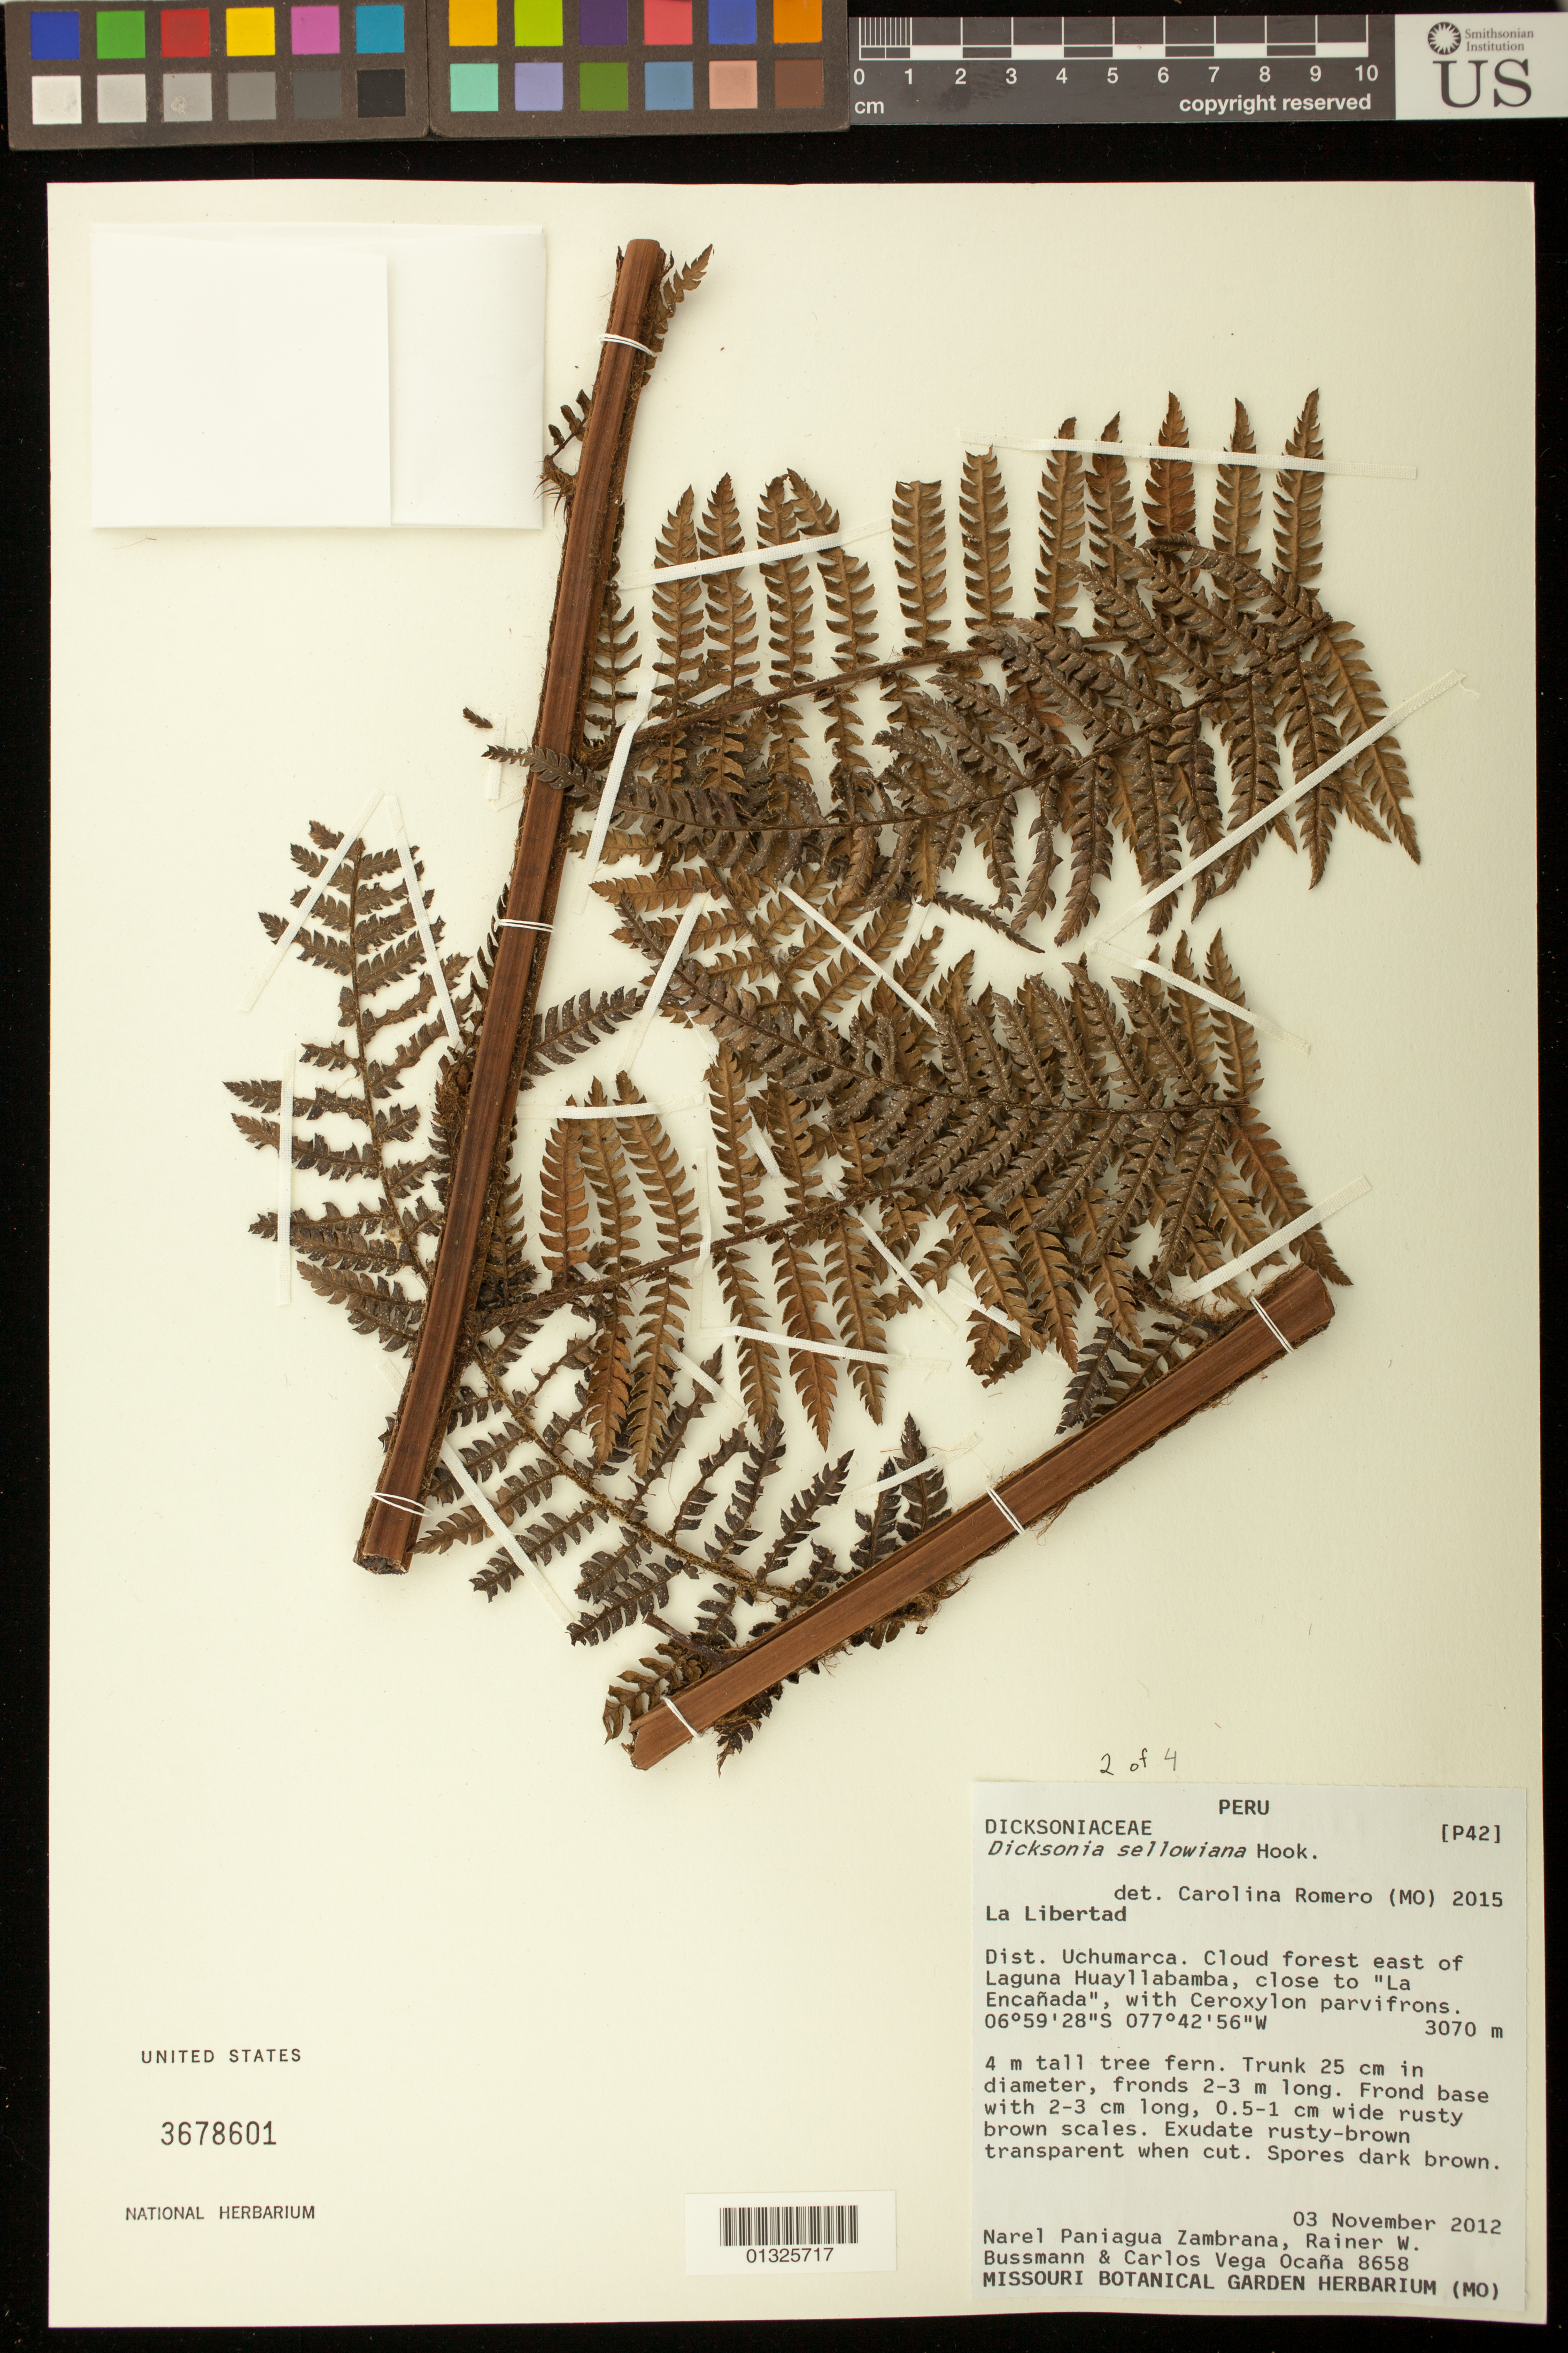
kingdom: Plantae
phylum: Tracheophyta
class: Polypodiopsida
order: Cyatheales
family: Dicksoniaceae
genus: Dicksonia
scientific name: Dicksonia sellowiana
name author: Hook.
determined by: Romero-Hernández, Carolina, (COL)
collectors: N. Paniagua Zambrana, R. W. Bussmann & C. Vega Ocaña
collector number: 8658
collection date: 2012-11-03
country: Peru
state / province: La Libertad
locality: Uchumarca District, Cloud forest east of Laguna Huayllabamba, close to "La Encanada".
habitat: Cloud forest.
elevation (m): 3070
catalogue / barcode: US 3678601